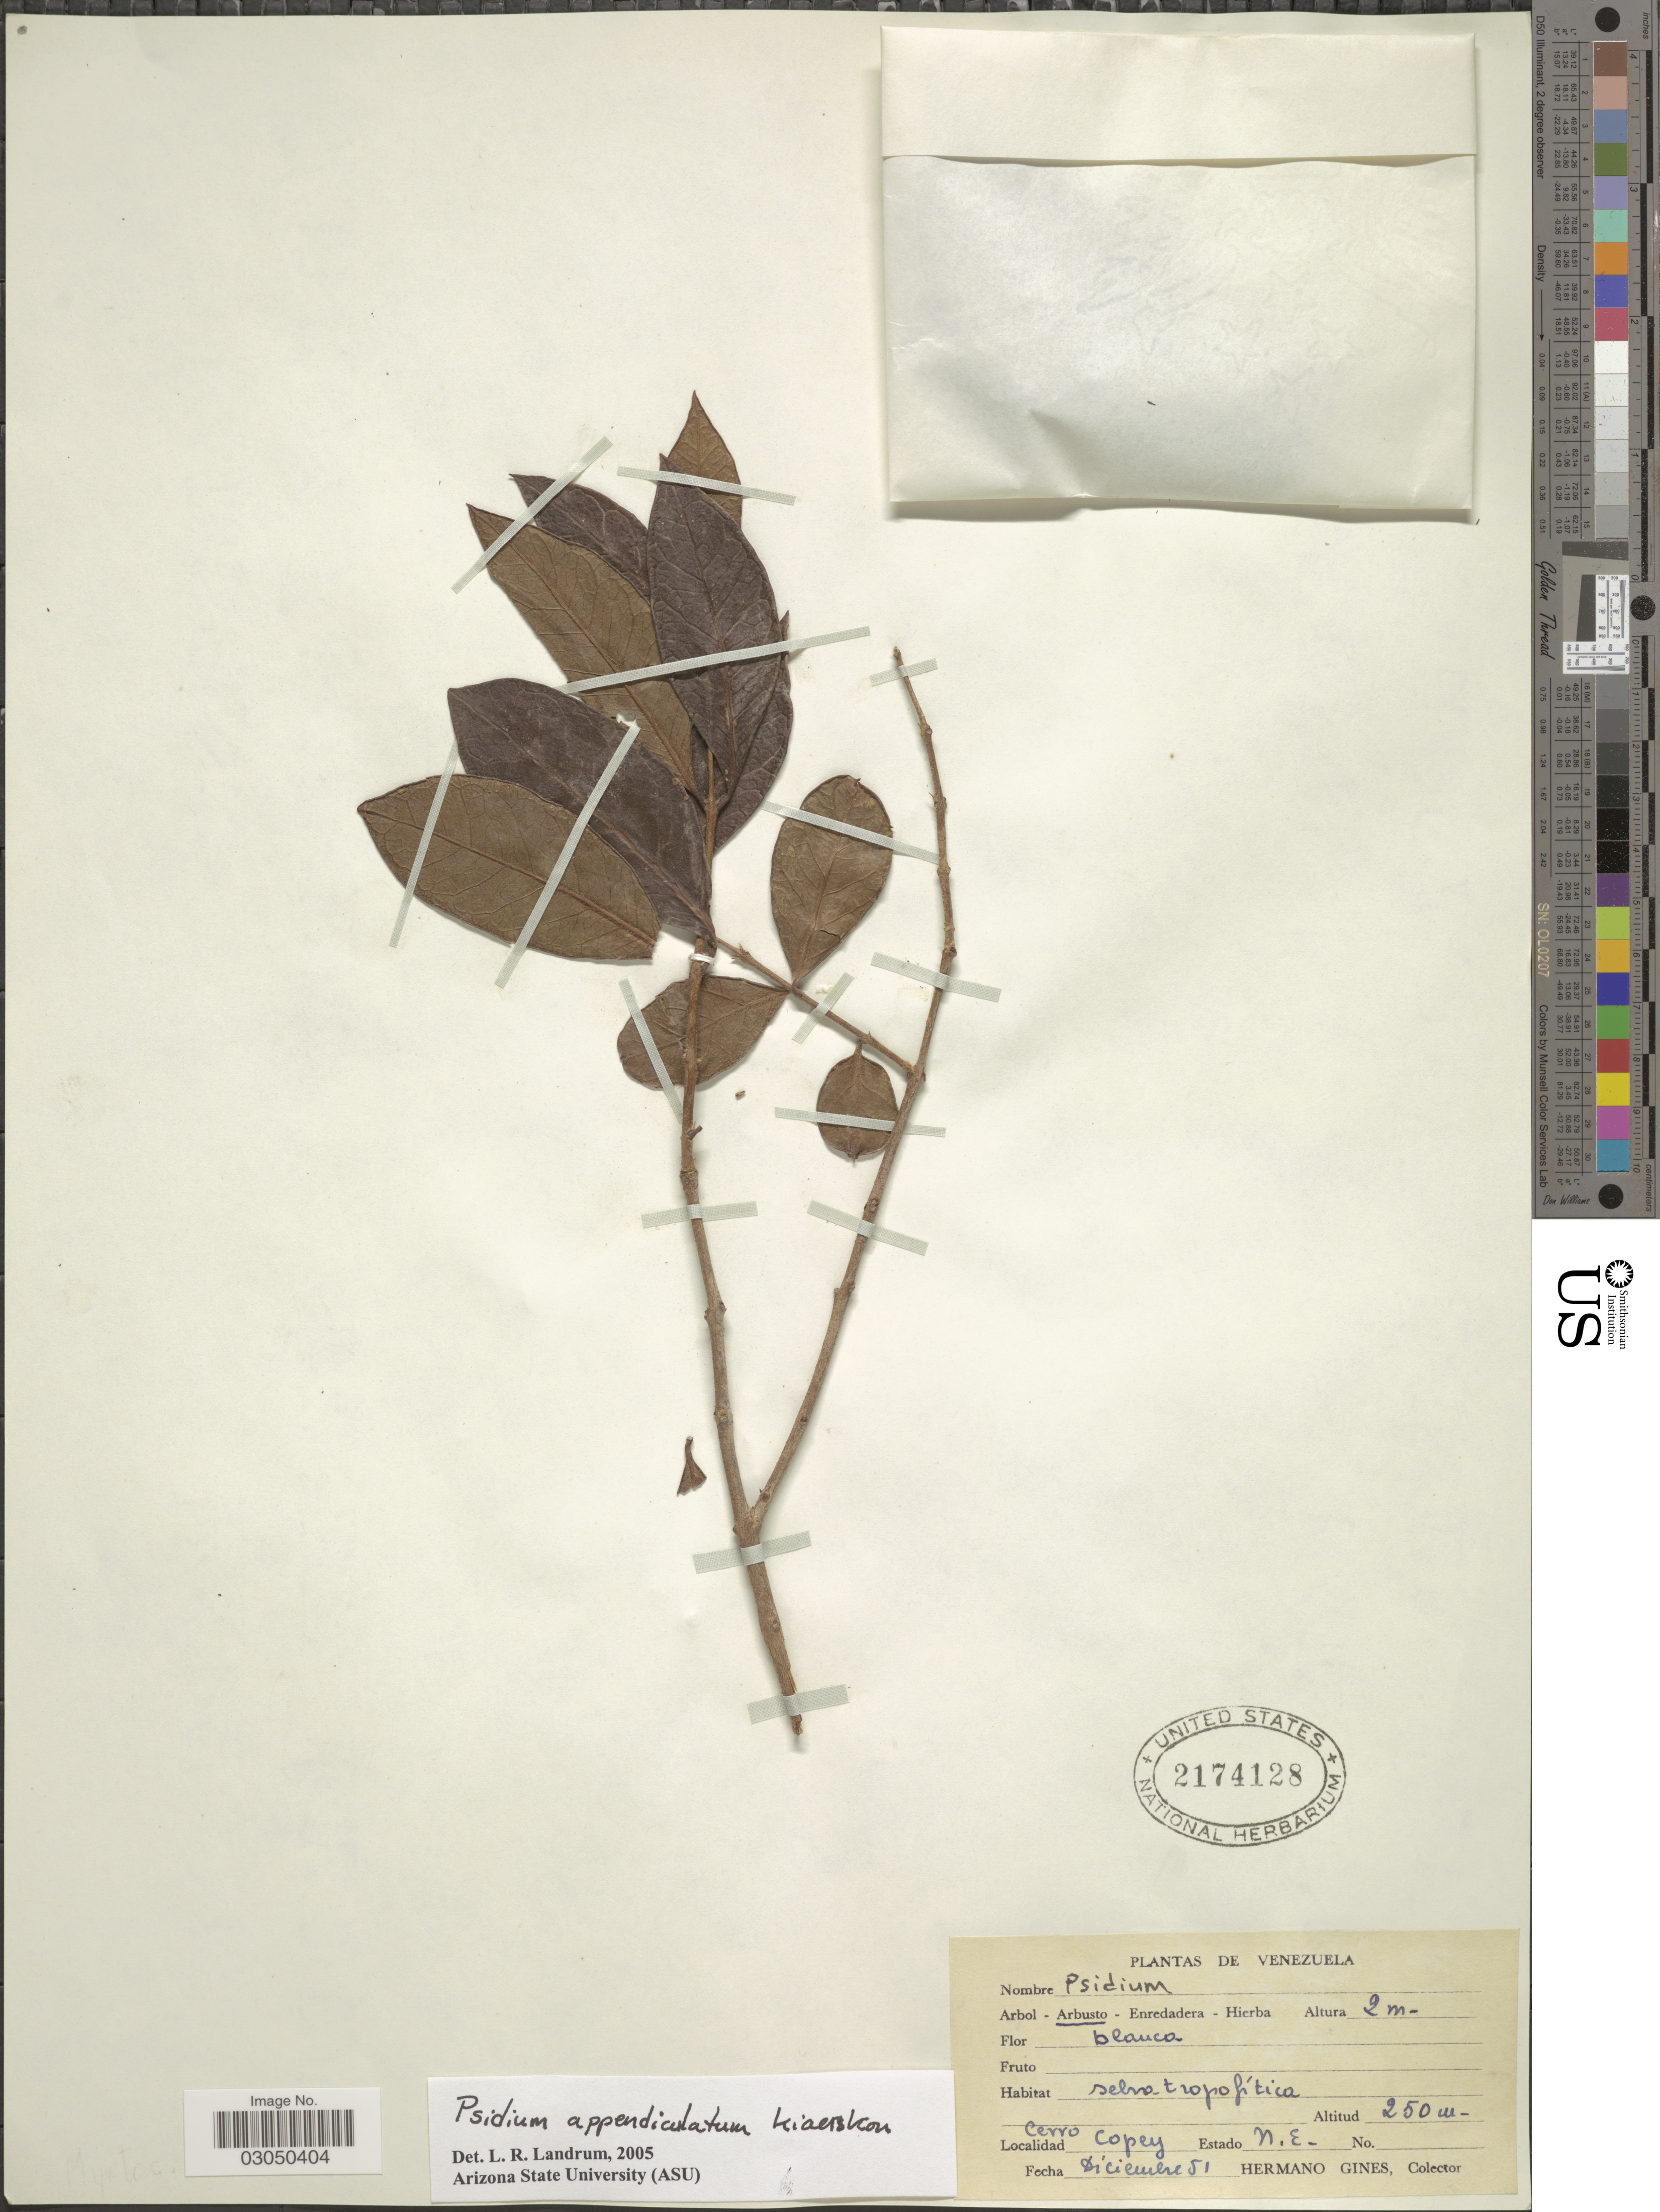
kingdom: Plantae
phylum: Tracheophyta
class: Magnoliopsida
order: Myrtales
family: Myrtaceae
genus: Psidium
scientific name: Psidium appendiculatum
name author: Kiaersk.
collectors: Bro. Gines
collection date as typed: Transcribed d/m/y: /12/51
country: Venezuela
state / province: Nueva Esparta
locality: Cerro Copey. Estado N.E.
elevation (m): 250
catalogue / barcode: US 2174128